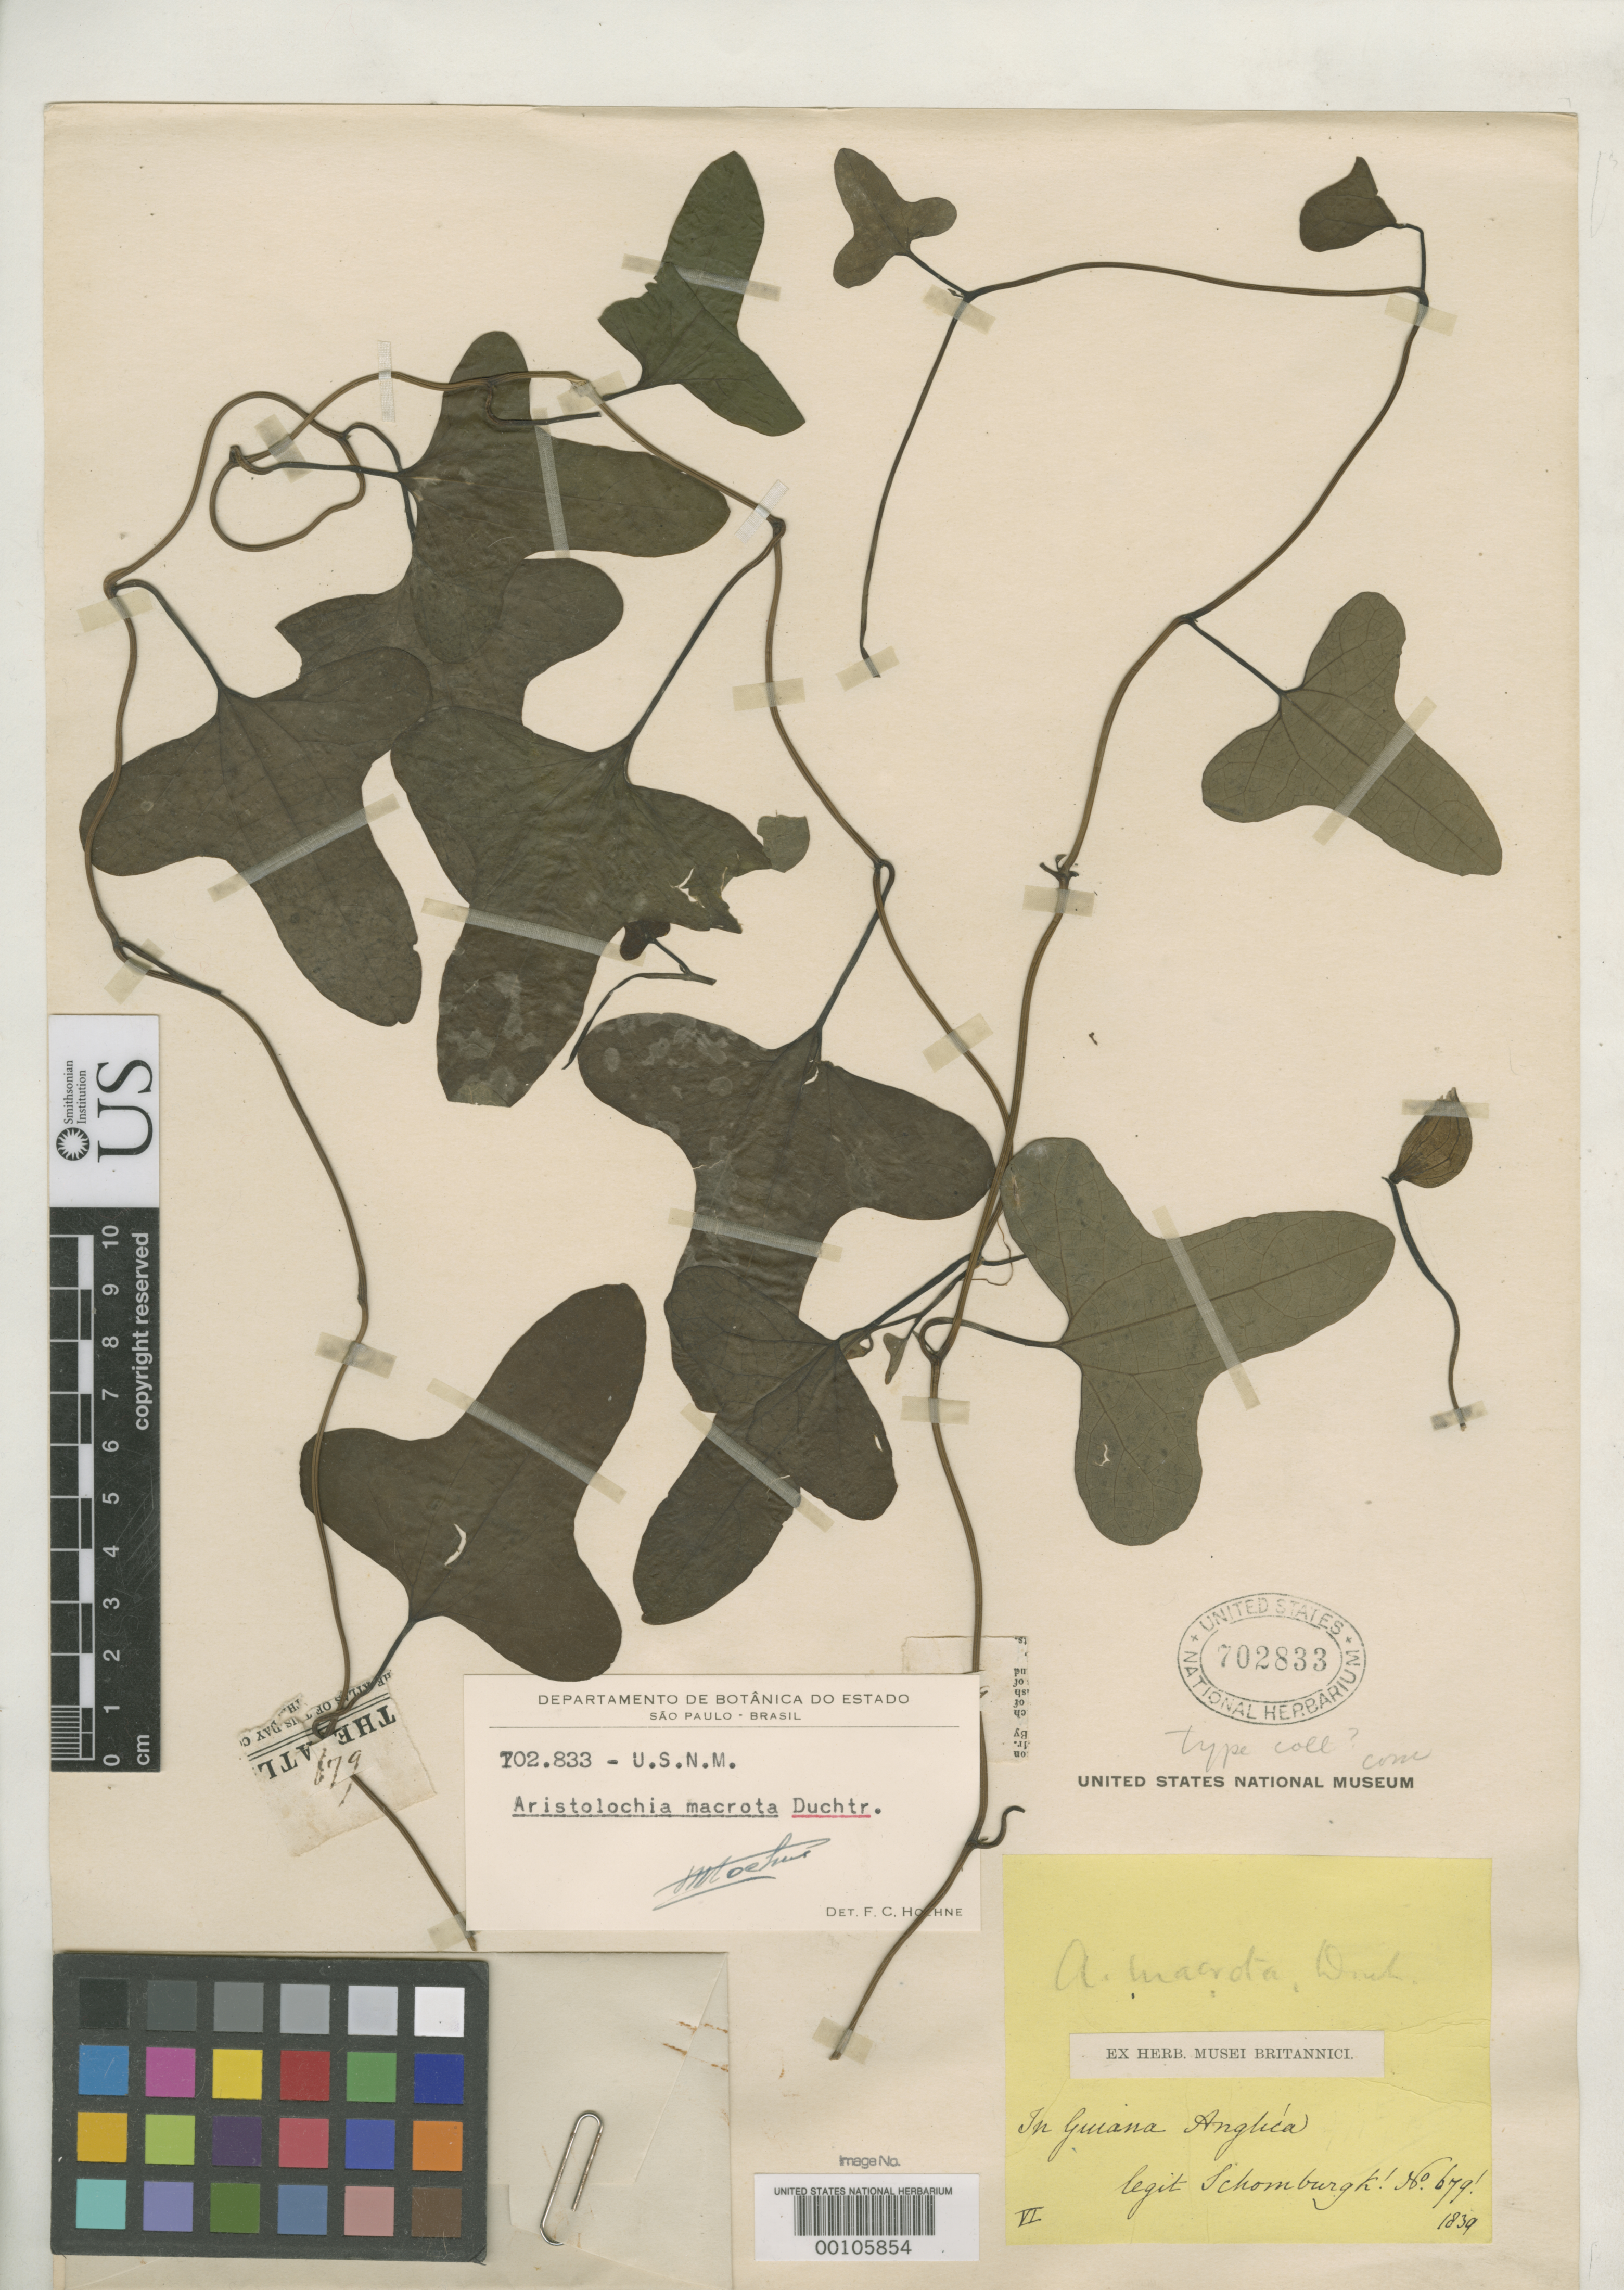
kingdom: Plantae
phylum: Tracheophyta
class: Magnoliopsida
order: Piperales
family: Aristolochiaceae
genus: Aristolochia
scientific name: Aristolochia macrota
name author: Duch.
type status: Type Collection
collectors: R. H. Schomburgk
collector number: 679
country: Guyana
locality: British Guiana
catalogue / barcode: US 702833